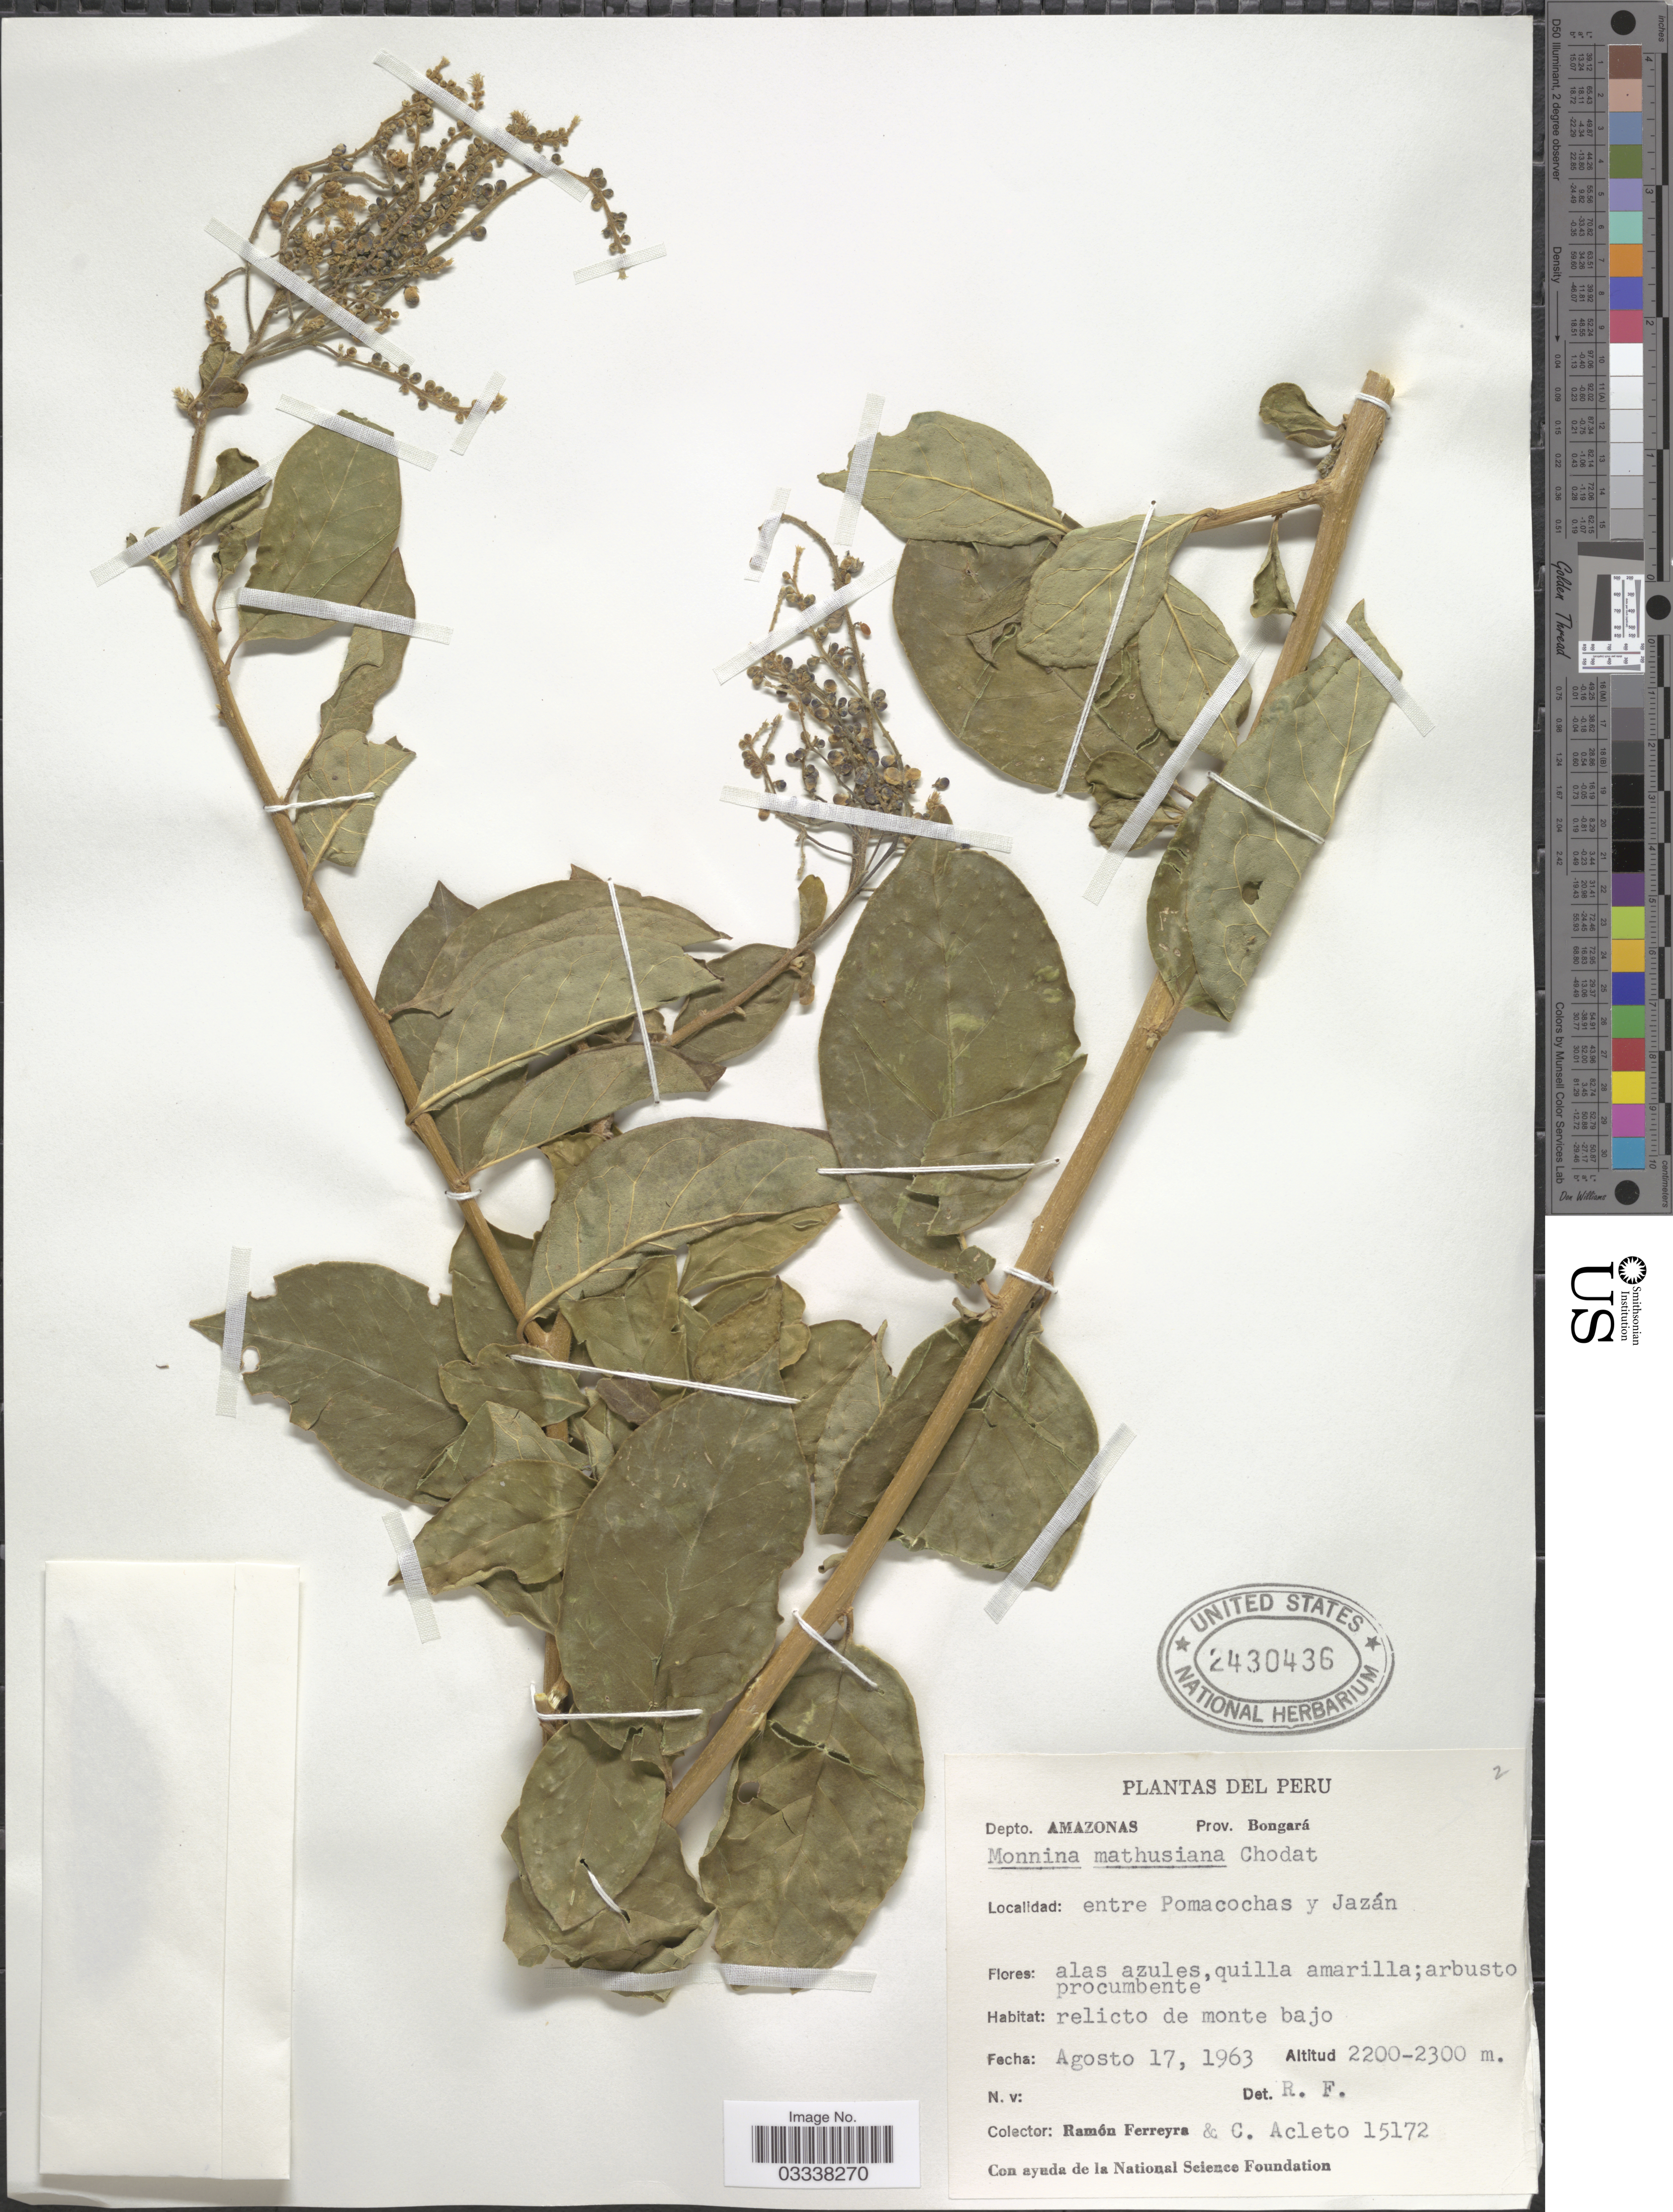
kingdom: Plantae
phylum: Tracheophyta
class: Magnoliopsida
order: Fabales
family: Polygalaceae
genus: Monnina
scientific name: Monnina mathusiana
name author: Chodat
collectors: R. A. Ferreyra & C. Acleto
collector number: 15172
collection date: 1963-08-17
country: Peru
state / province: Amazonas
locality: Depto. Amazonas, Prov. Bongará. Entre Pomacochas y Jazán.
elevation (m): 2200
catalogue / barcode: US 2430436